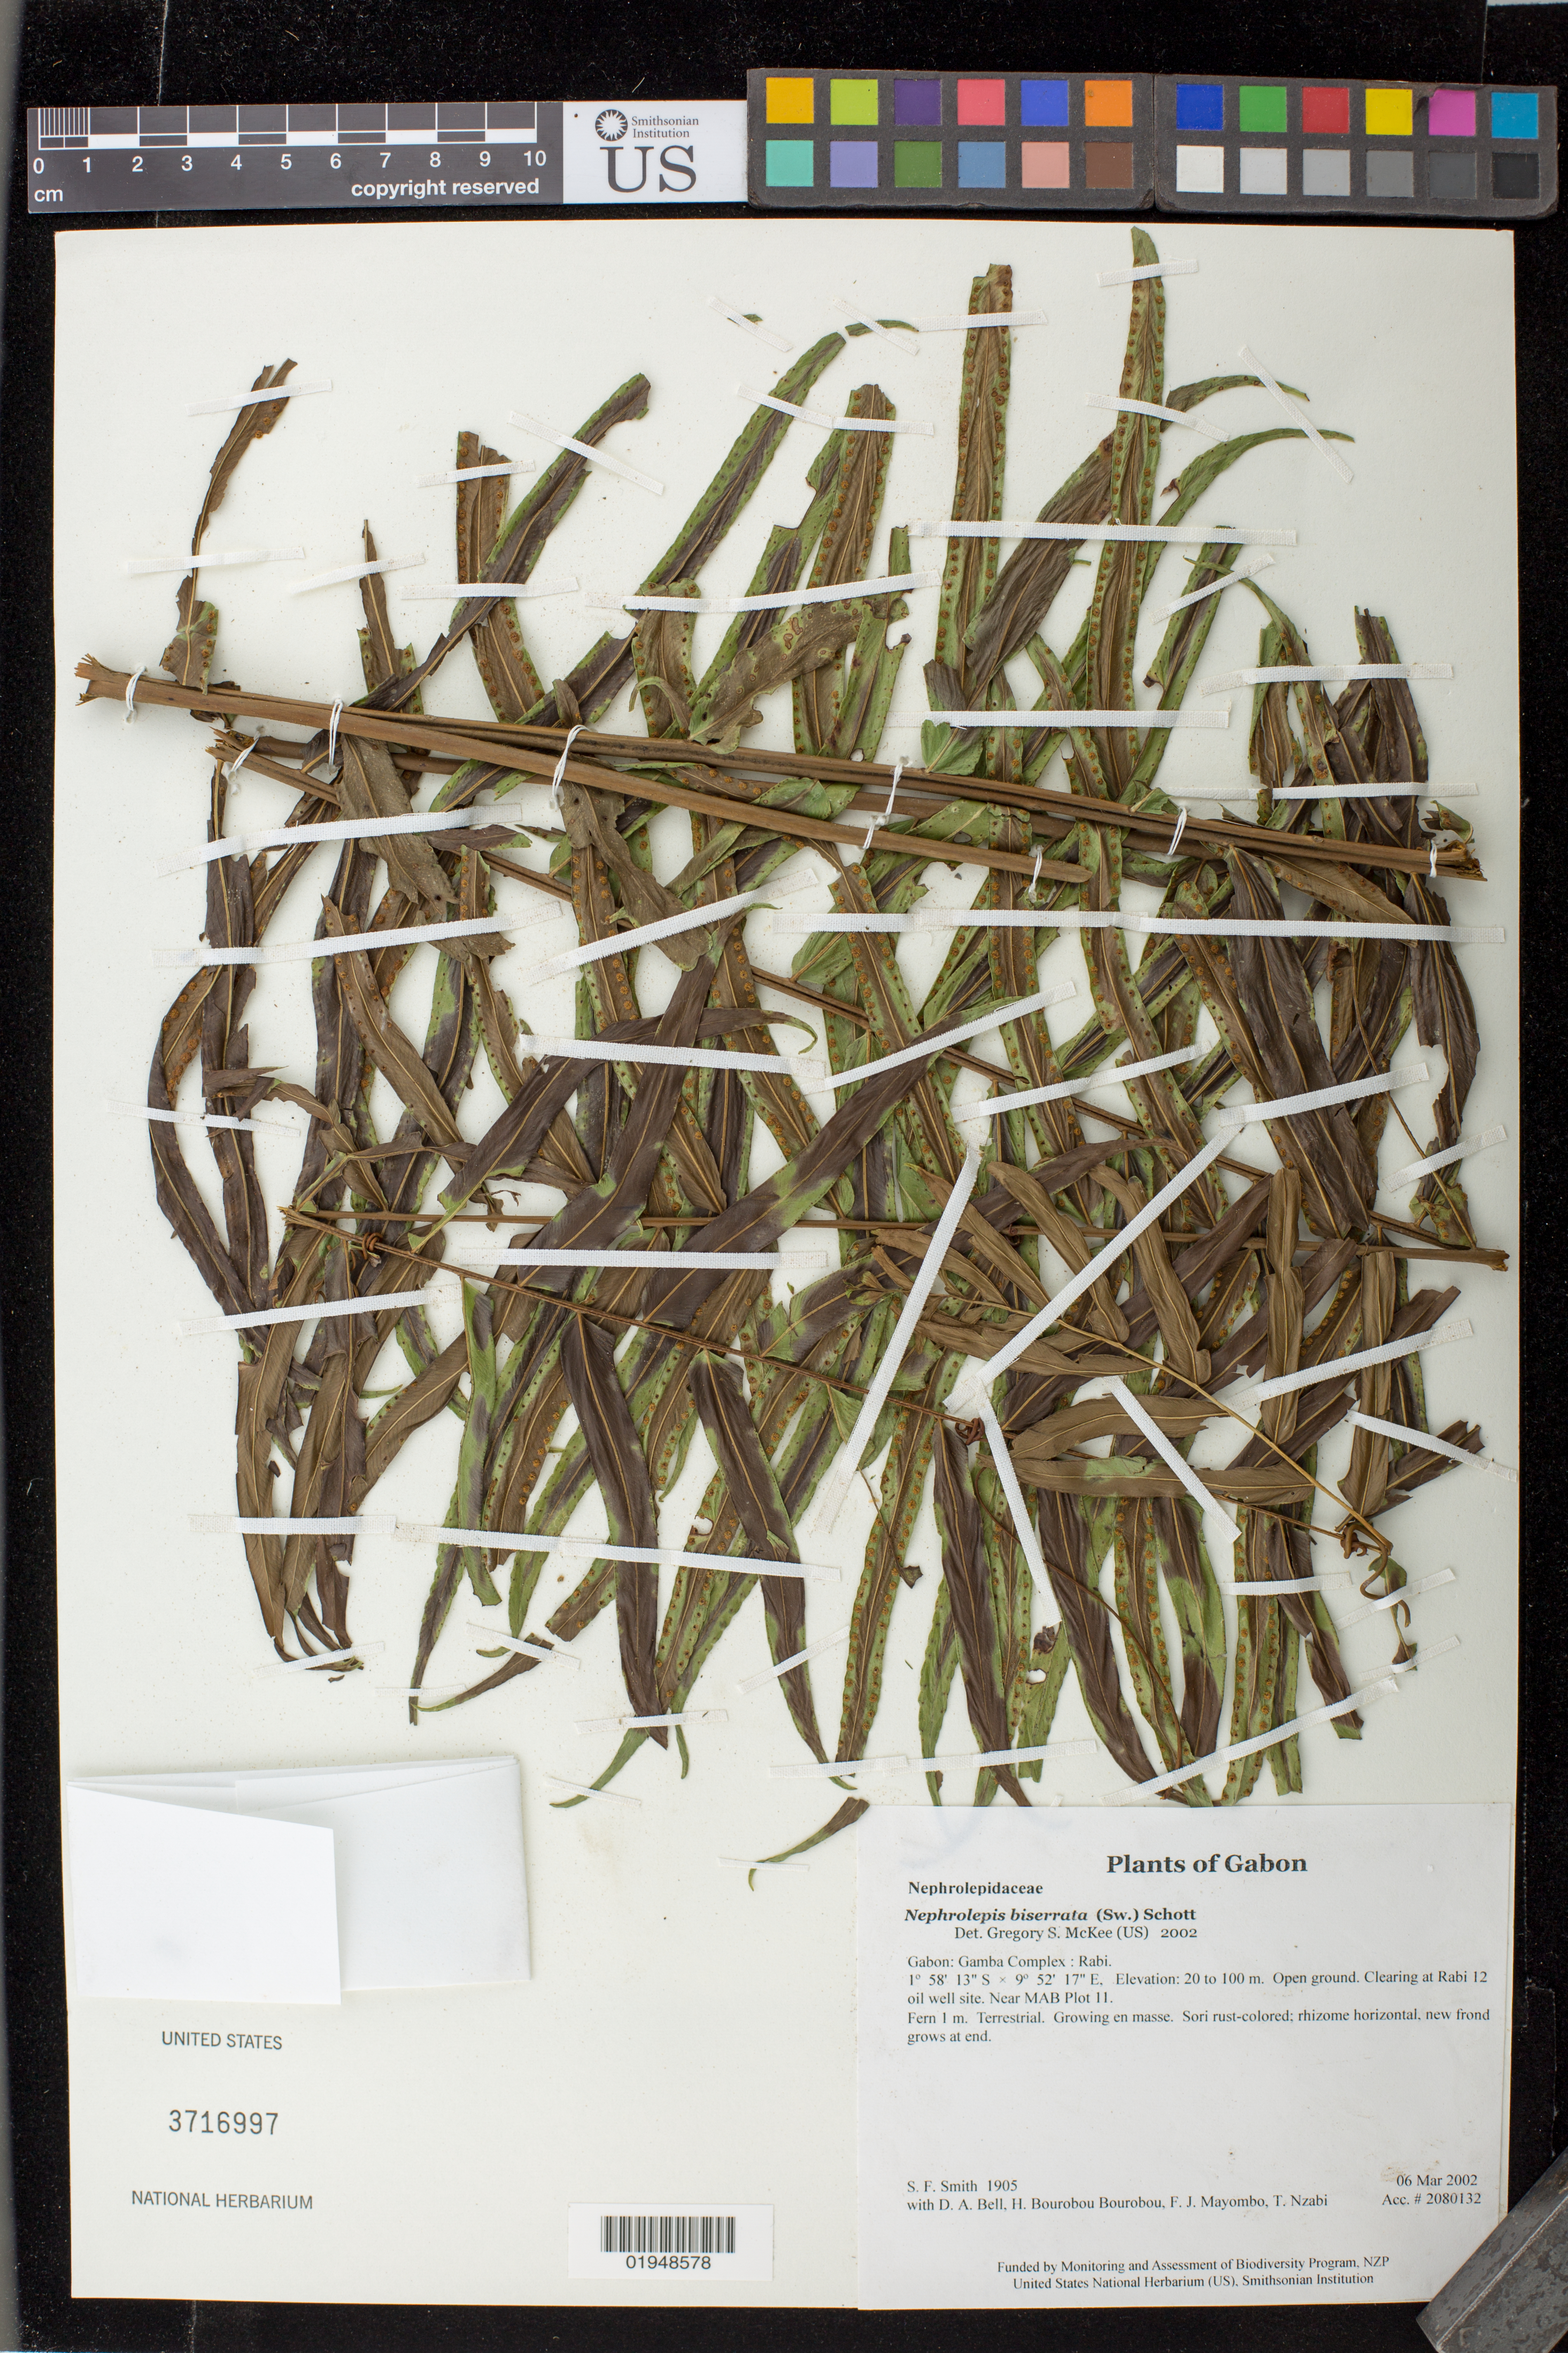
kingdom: Plantae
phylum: Tracheophyta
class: Polypodiopsida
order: Polypodiales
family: Nephrolepidaceae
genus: Nephrolepis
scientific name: Nephrolepis biserrata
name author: (Sw.) Schott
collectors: S.F. Smith, D. A. Bell, H. Bourobou Bourobou & F. J. Mayombo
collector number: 1905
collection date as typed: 06 Mar 2002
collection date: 2002-03-06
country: Gabon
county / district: Gamba Complex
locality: Rabi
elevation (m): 20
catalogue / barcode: US 3716997